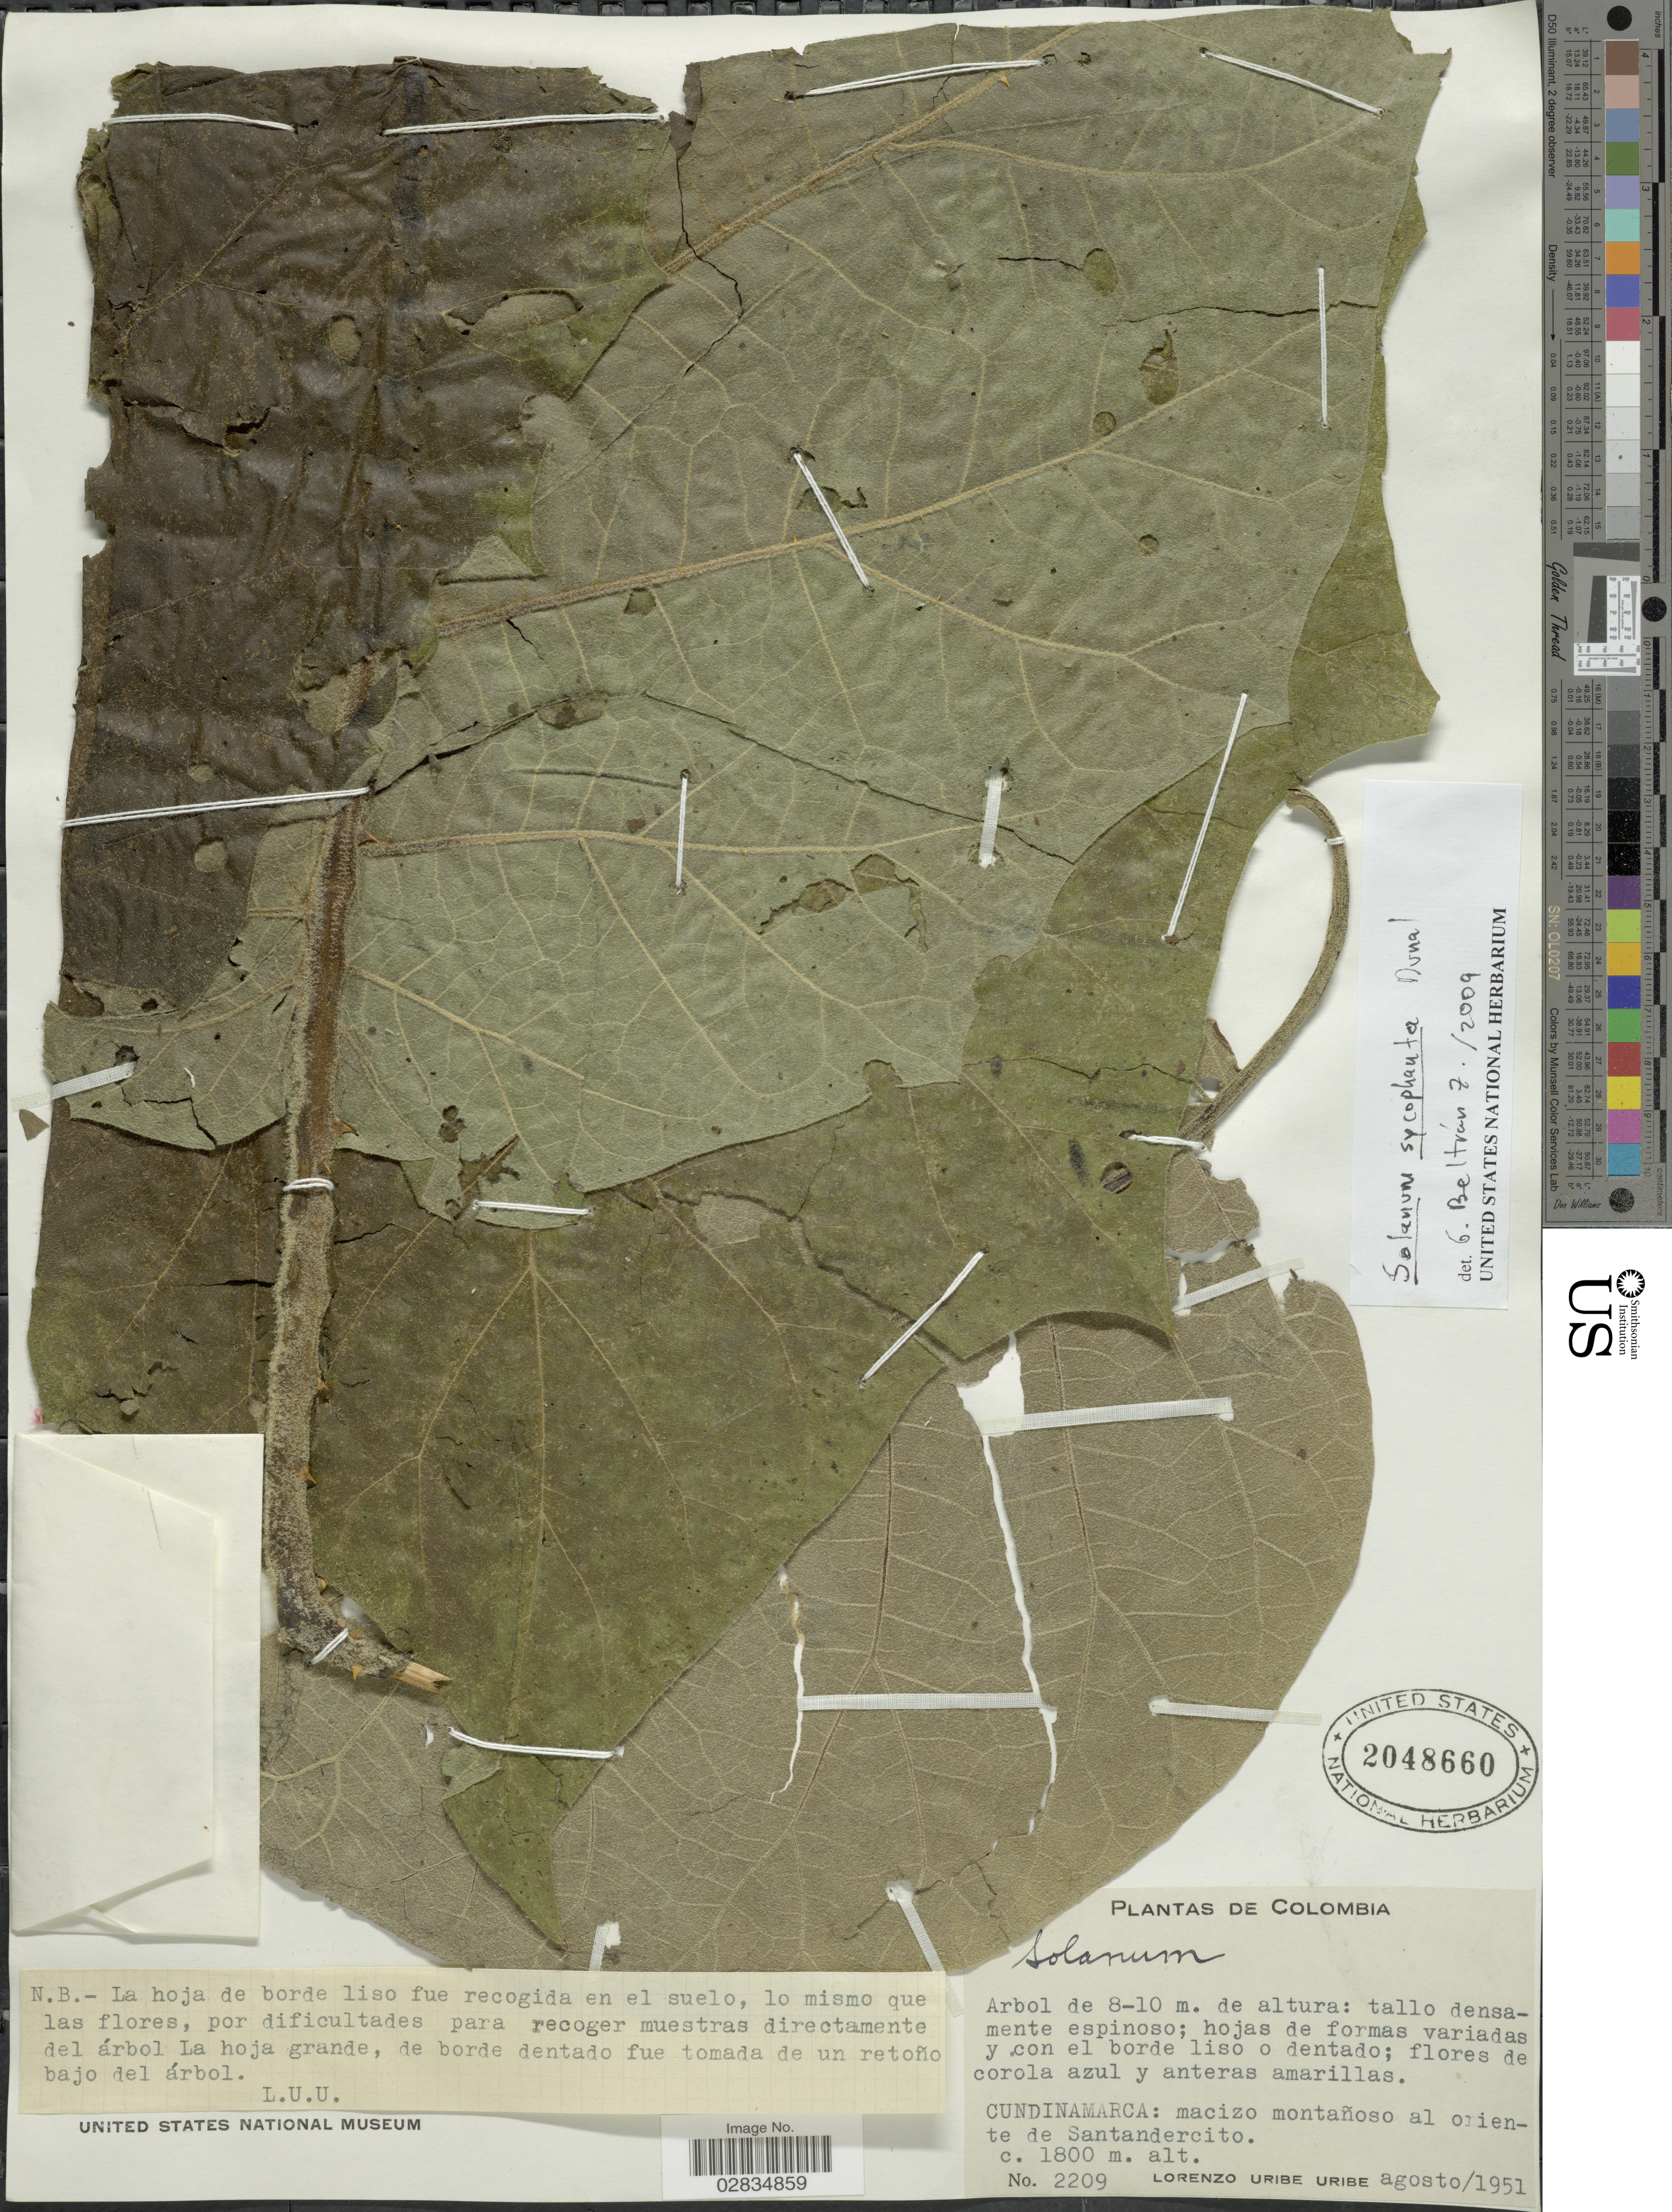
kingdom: Plantae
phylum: Tracheophyta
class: Magnoliopsida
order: Solanales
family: Solanaceae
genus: Solanum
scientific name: Solanum sycophanta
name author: Dunal in DC.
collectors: L. Uribe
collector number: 2209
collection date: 1951-08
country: Colombia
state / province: Cundinamarca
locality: Macizo montañoso al oriente de Santandercito.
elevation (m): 1800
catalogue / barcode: US 2048660